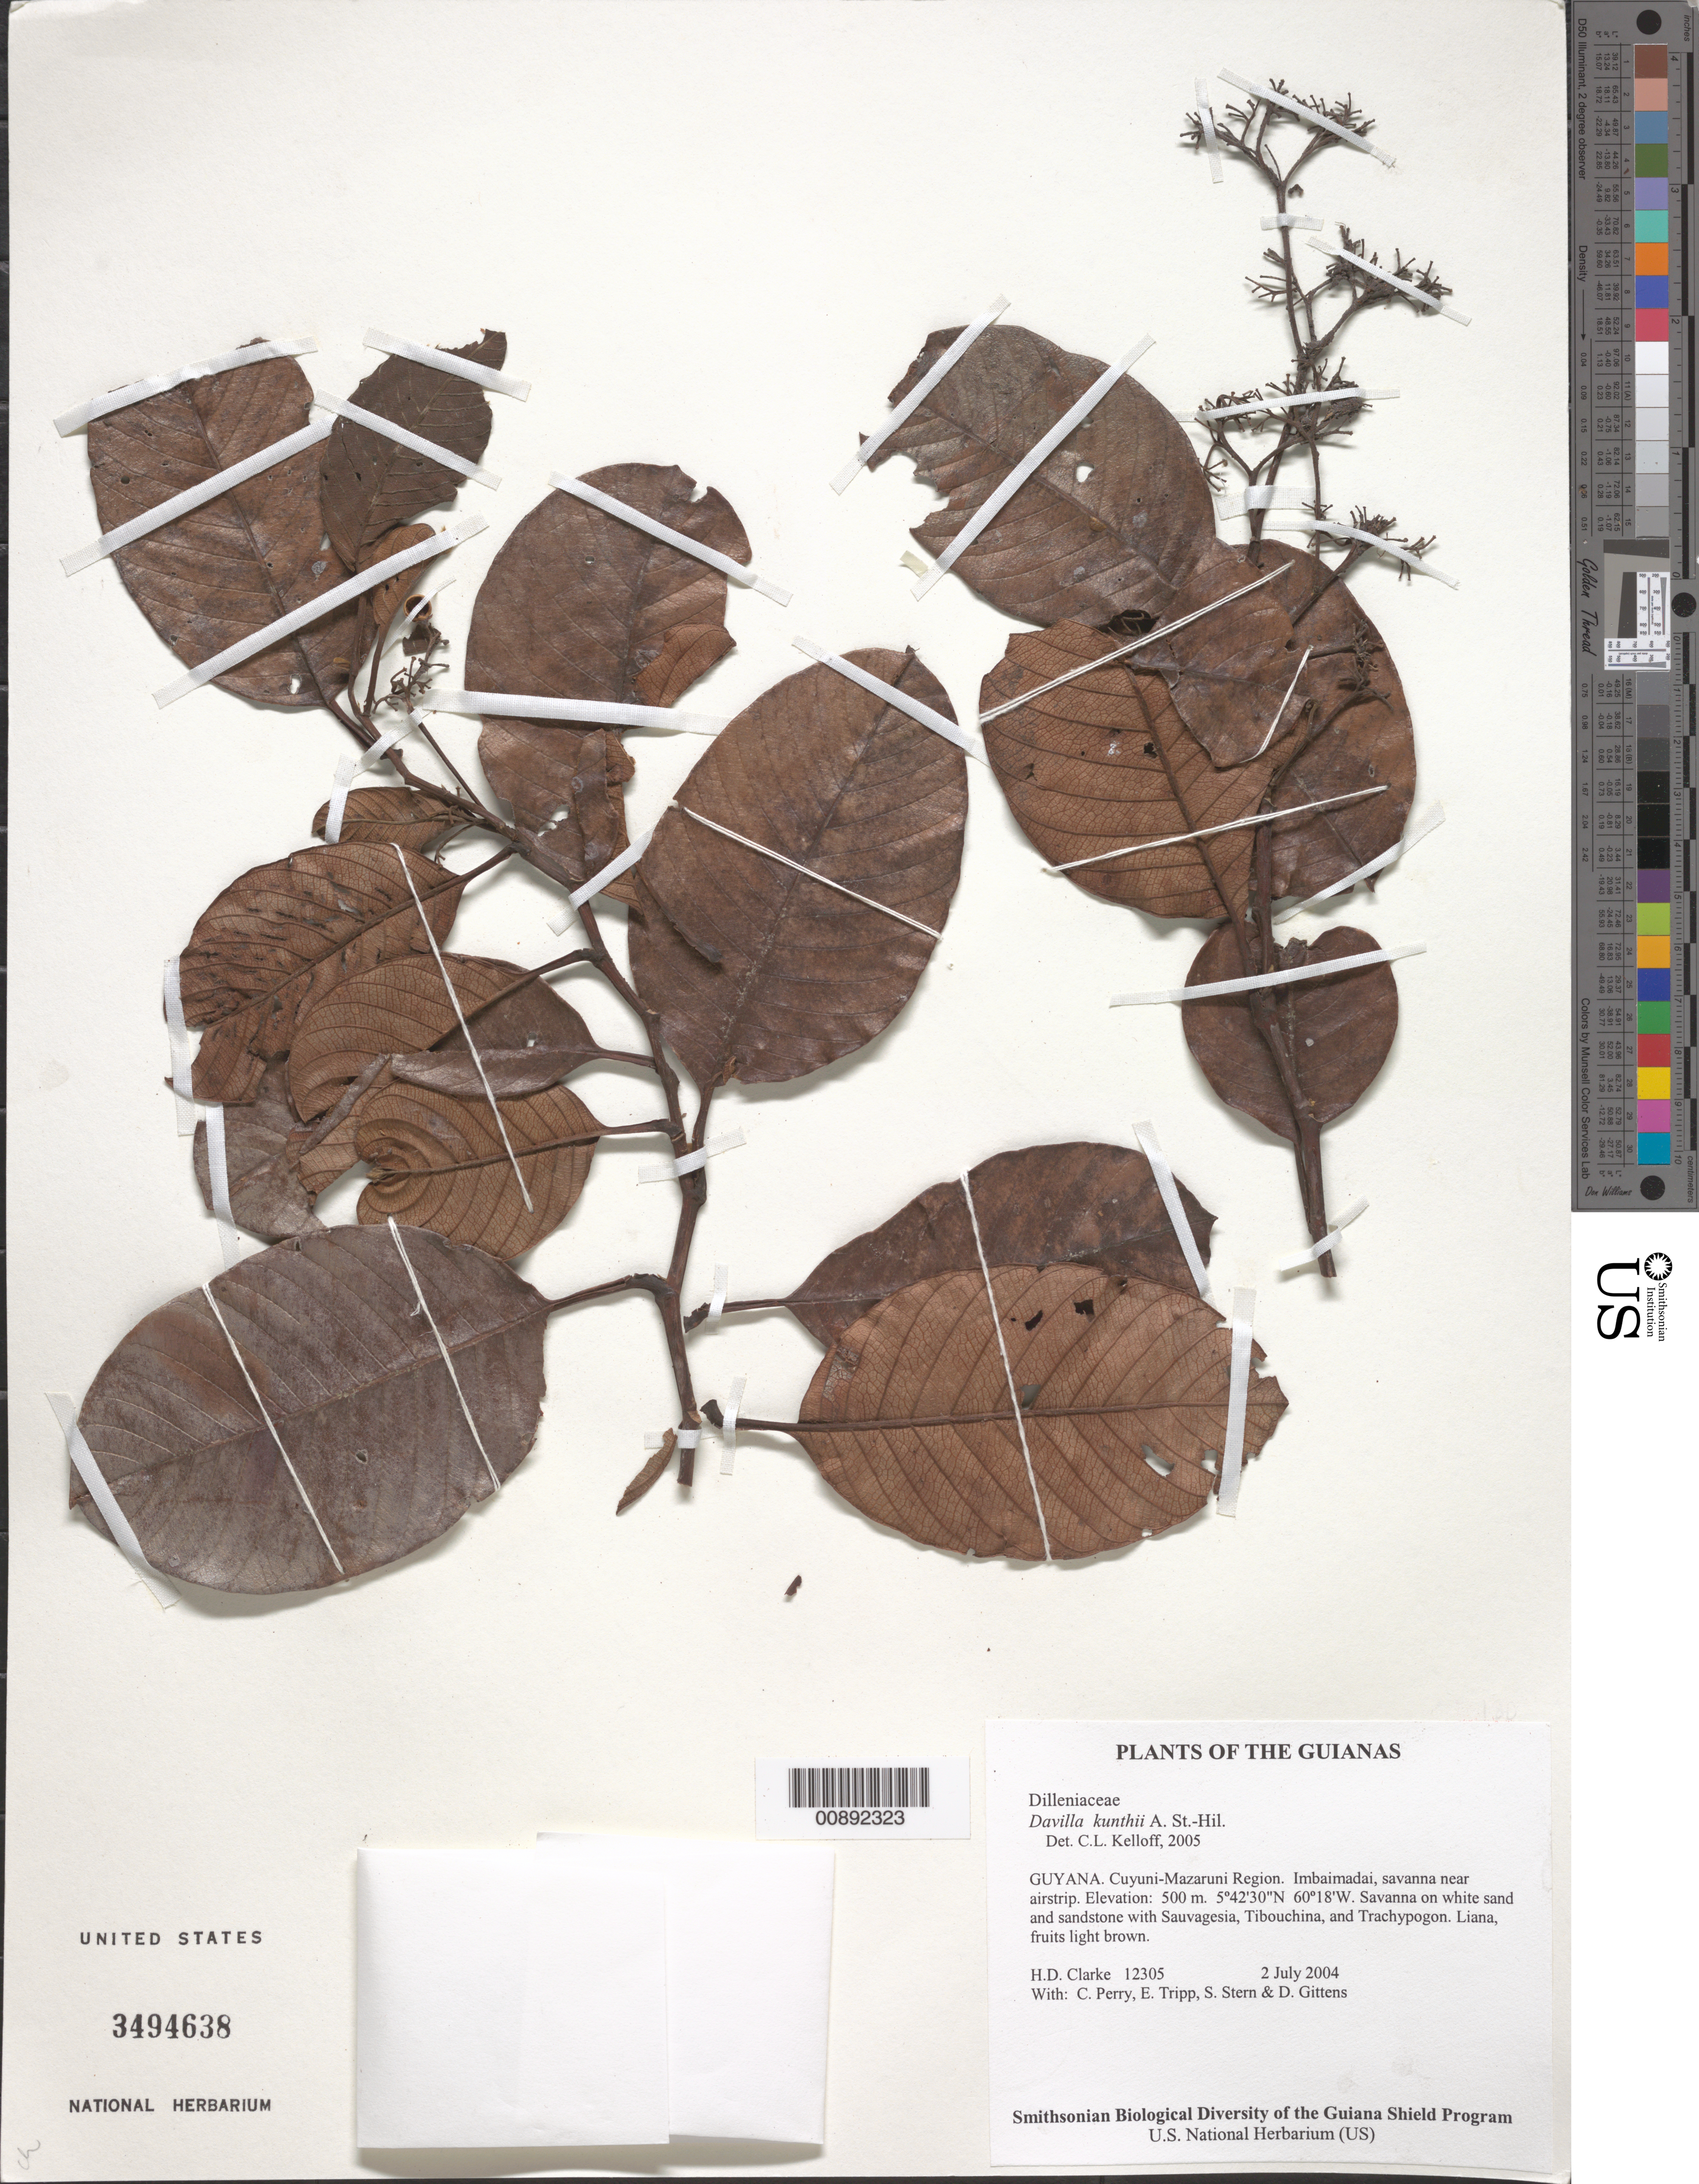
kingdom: Plantae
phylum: Tracheophyta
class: Magnoliopsida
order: Dilleniales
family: Dilleniaceae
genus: Davilla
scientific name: Davilla kunthii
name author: A. St.-Hil.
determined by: Kelloff, Carol L., (US), Smithsonian Institution - National Museum of Natural History (UNITED STATES)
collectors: H. D. Clarke, C. Perry, E. Tripp, S. R. Stern & D. Gittens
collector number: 12305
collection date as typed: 2 July 2004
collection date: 2004-07-02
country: Guyana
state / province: Cuyuni-Mazaruni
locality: Imbaimadai, savanna near airstrip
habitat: Savanna on white sand and sandstone with Sauvagesia, Tibouchina, and Trachypogon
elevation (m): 500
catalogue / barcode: US 3494638